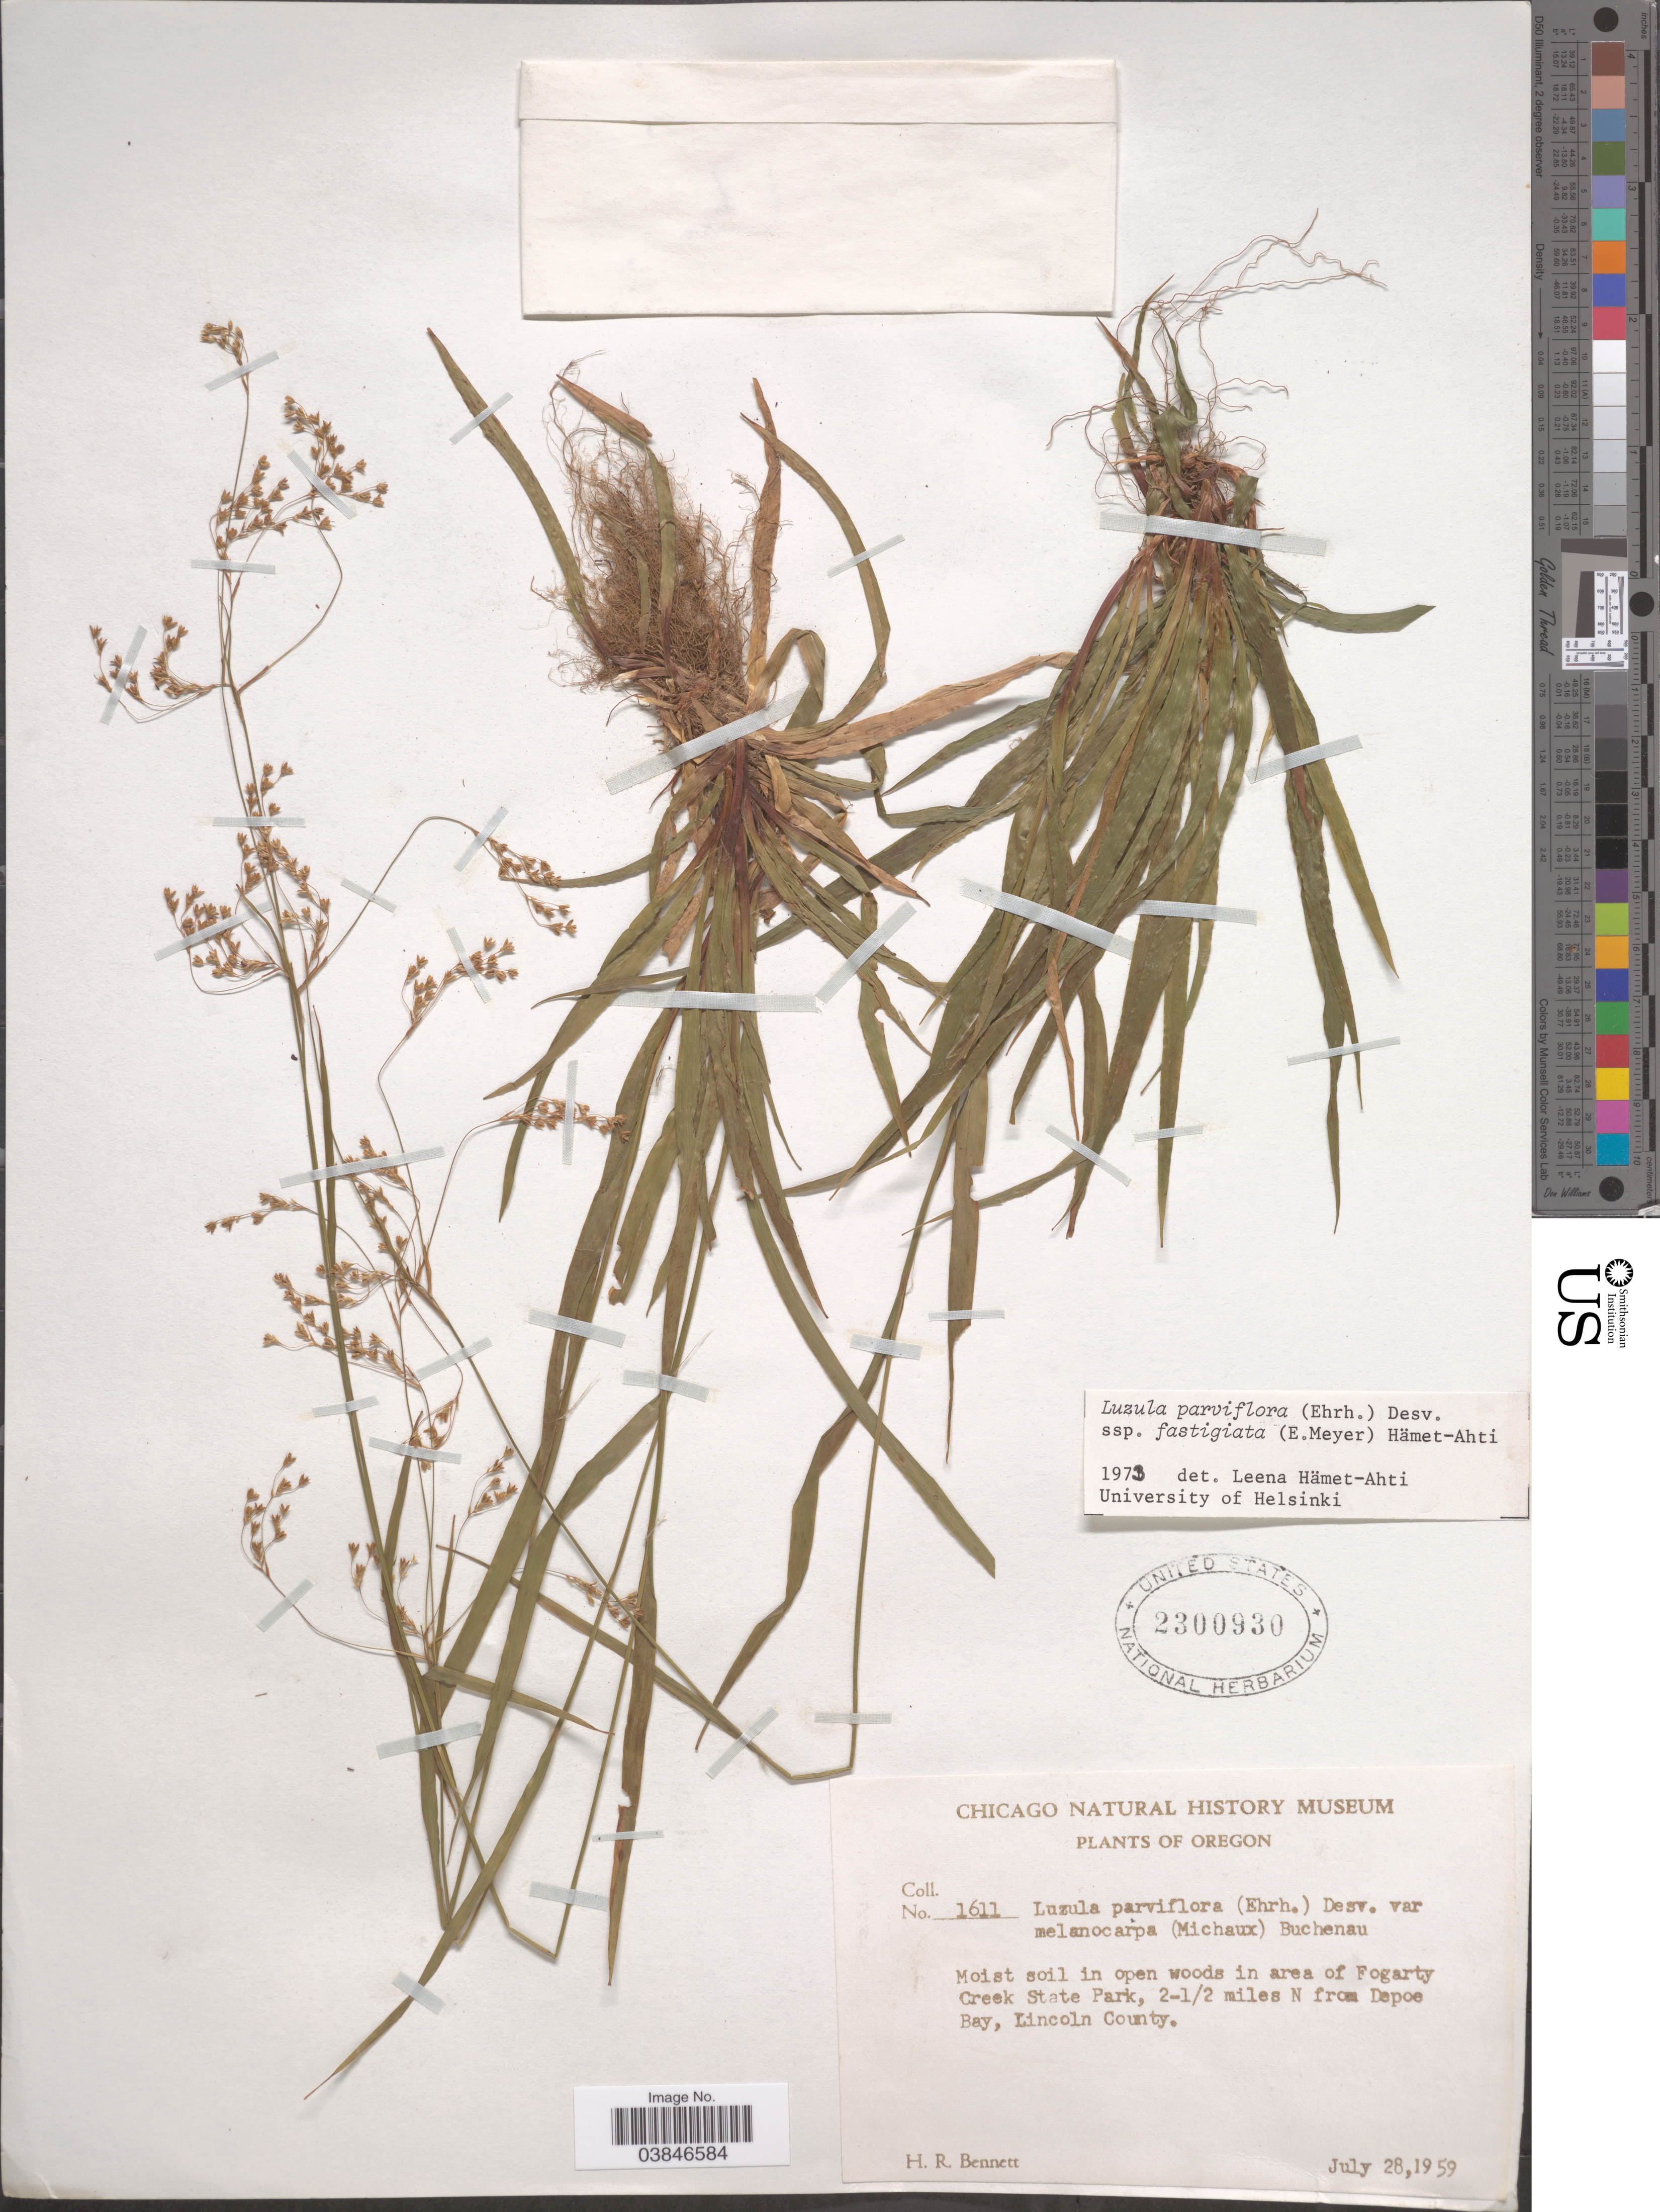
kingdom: Plantae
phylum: Tracheophyta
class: Liliopsida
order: Poales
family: Juncaceae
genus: Luzula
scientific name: Luzula parviflora subsp. fastigiata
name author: Buchenau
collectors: H. R. Bennett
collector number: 1611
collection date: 1959-07-28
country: United States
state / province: Oregon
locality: In area of Fogarty Creek State Park, 2-1/2 miles N from Depoe Bay, Lincoln County.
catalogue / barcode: US 2300930